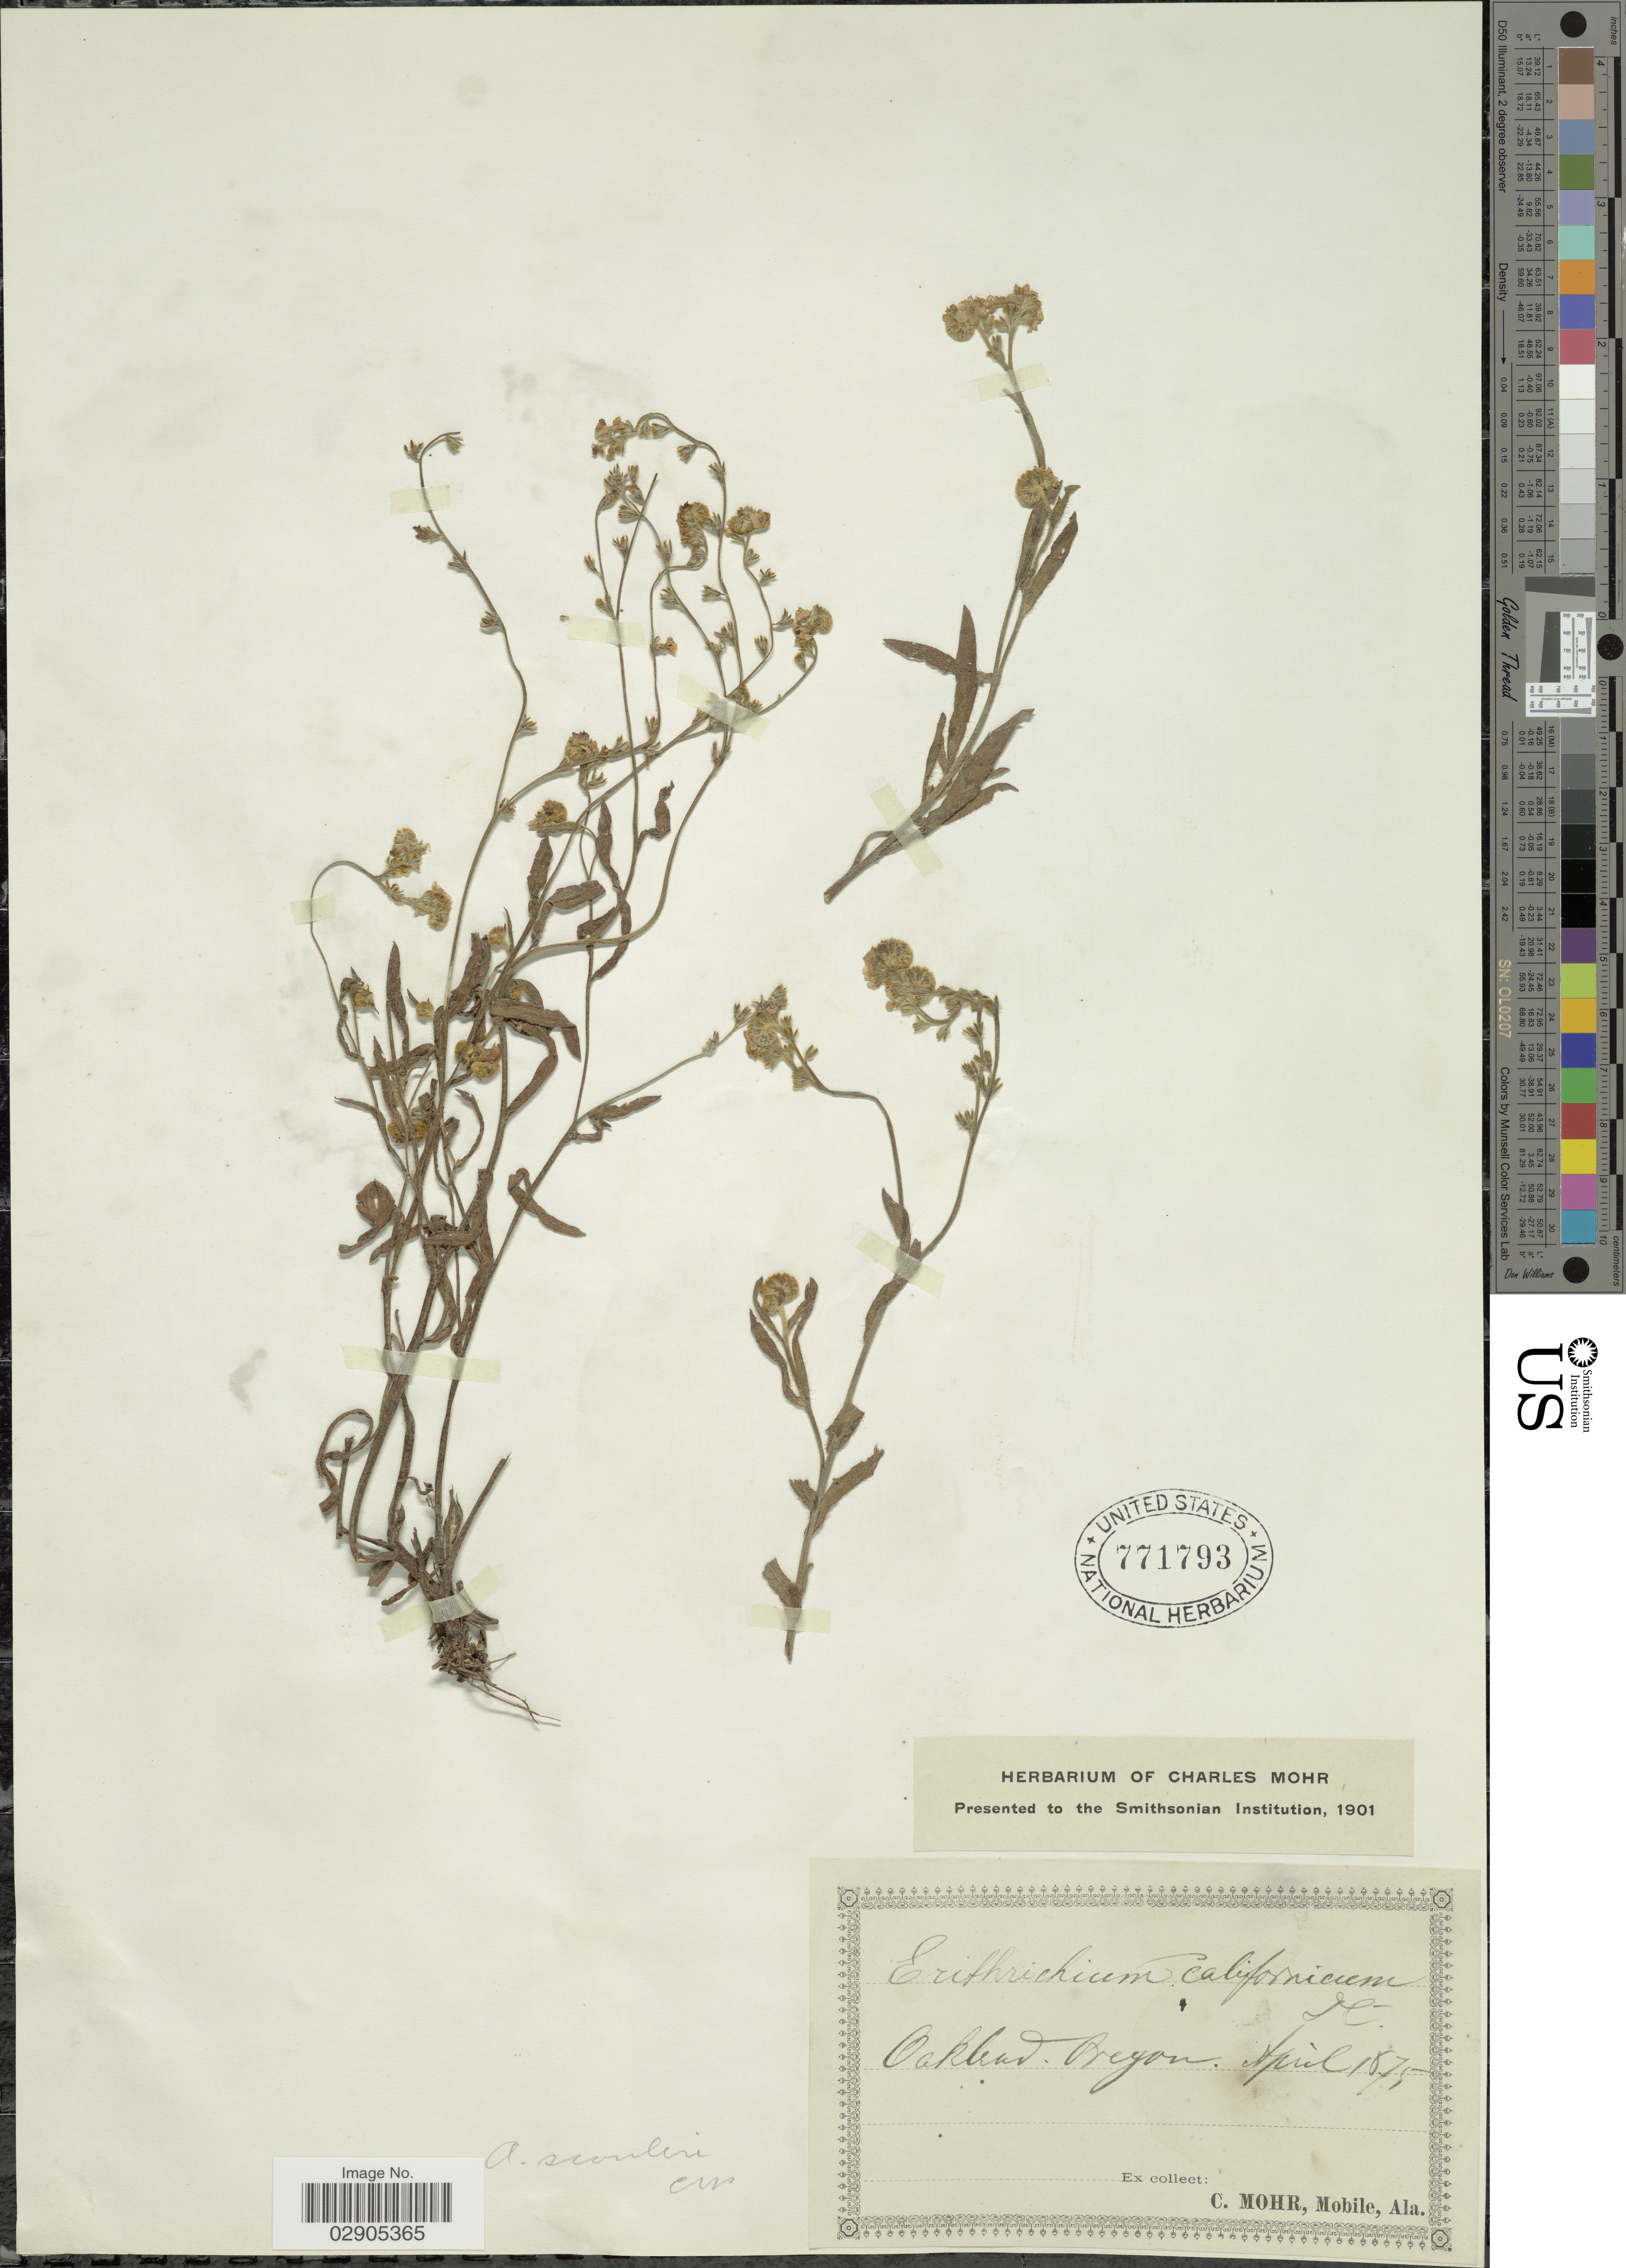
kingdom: Plantae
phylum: Tracheophyta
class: Magnoliopsida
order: Boraginales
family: Boraginaceae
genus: Allocarya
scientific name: Allocarya scouleri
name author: (Hook. & Arn.) S.W. Greene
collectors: C. T. Mohr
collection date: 1875-04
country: United States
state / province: Oregon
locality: Oakland.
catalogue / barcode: US 771793